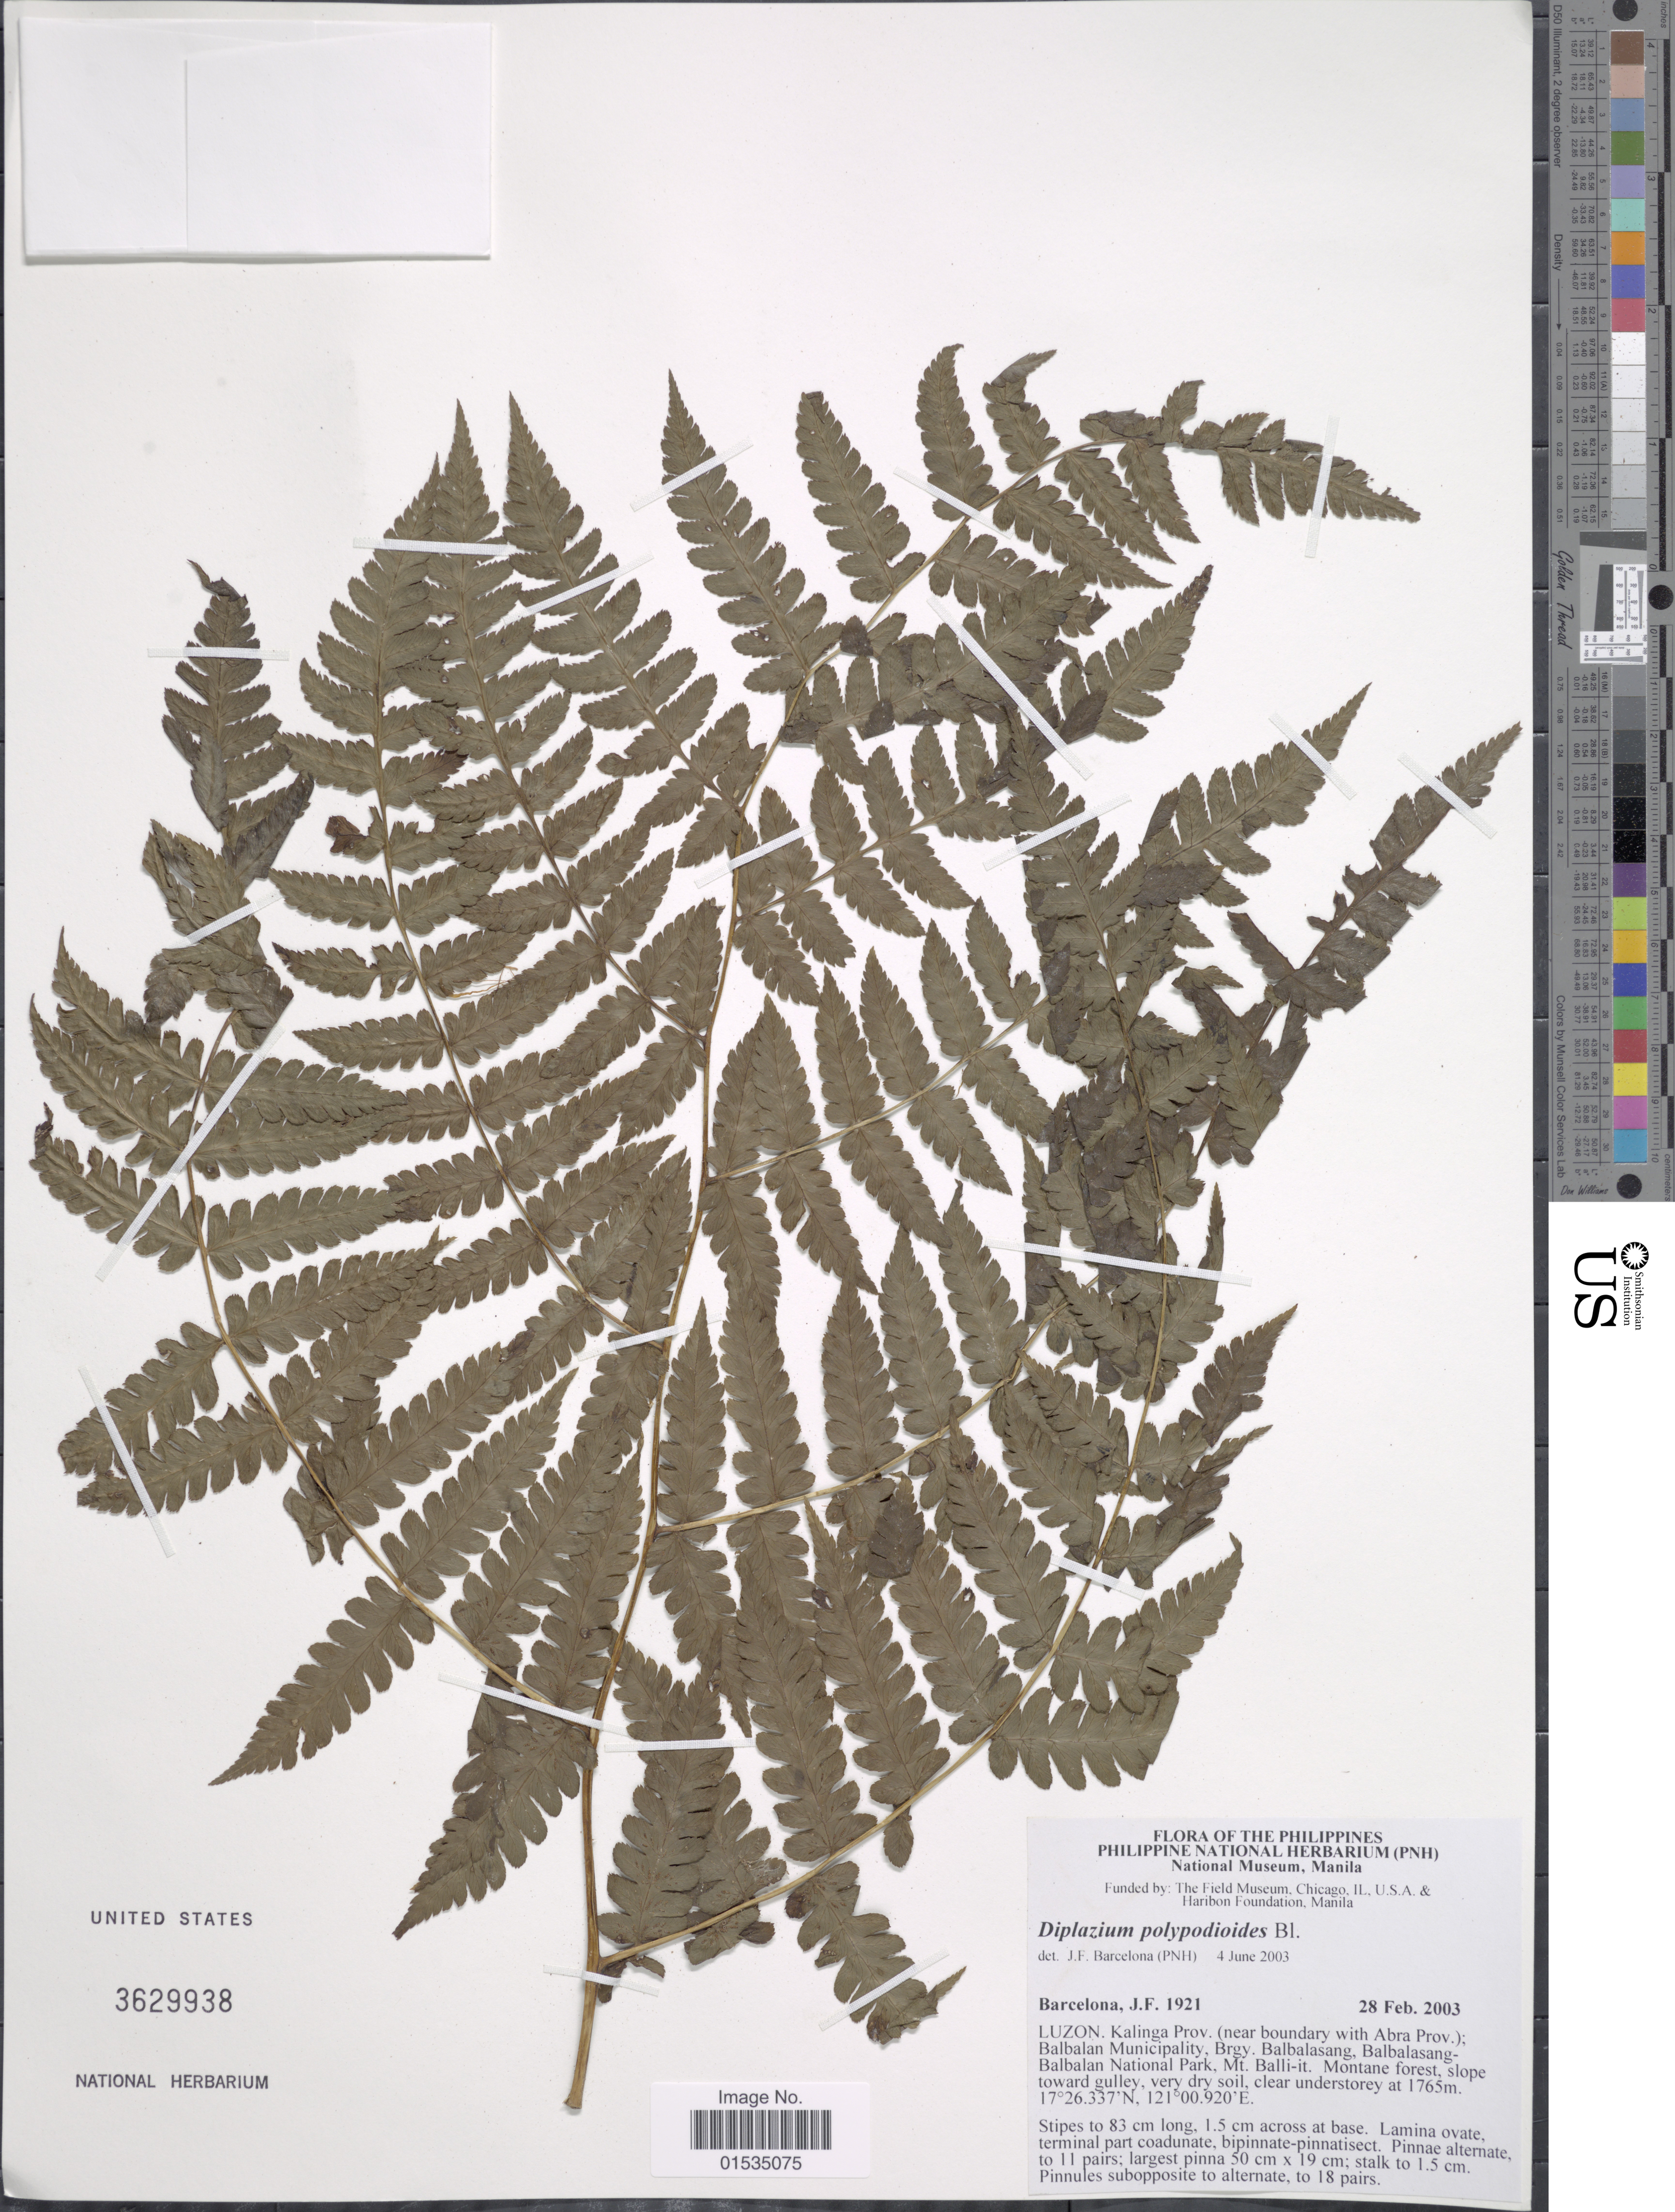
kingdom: Plantae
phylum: Tracheophyta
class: Polypodiopsida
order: Polypodiales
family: Athyriaceae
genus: Diplazium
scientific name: Diplazium polypodioides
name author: Blume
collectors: J. F. Barcelona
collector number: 1921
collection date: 2003-02-28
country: Philippines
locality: Luzon, Kalinga Prov. (Near boundary with Abra Prov.), Balbalan Municipality, Brgy Balbalasang-balbalan National Park, Mt. Balli-it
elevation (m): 1765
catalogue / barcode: US 3629938